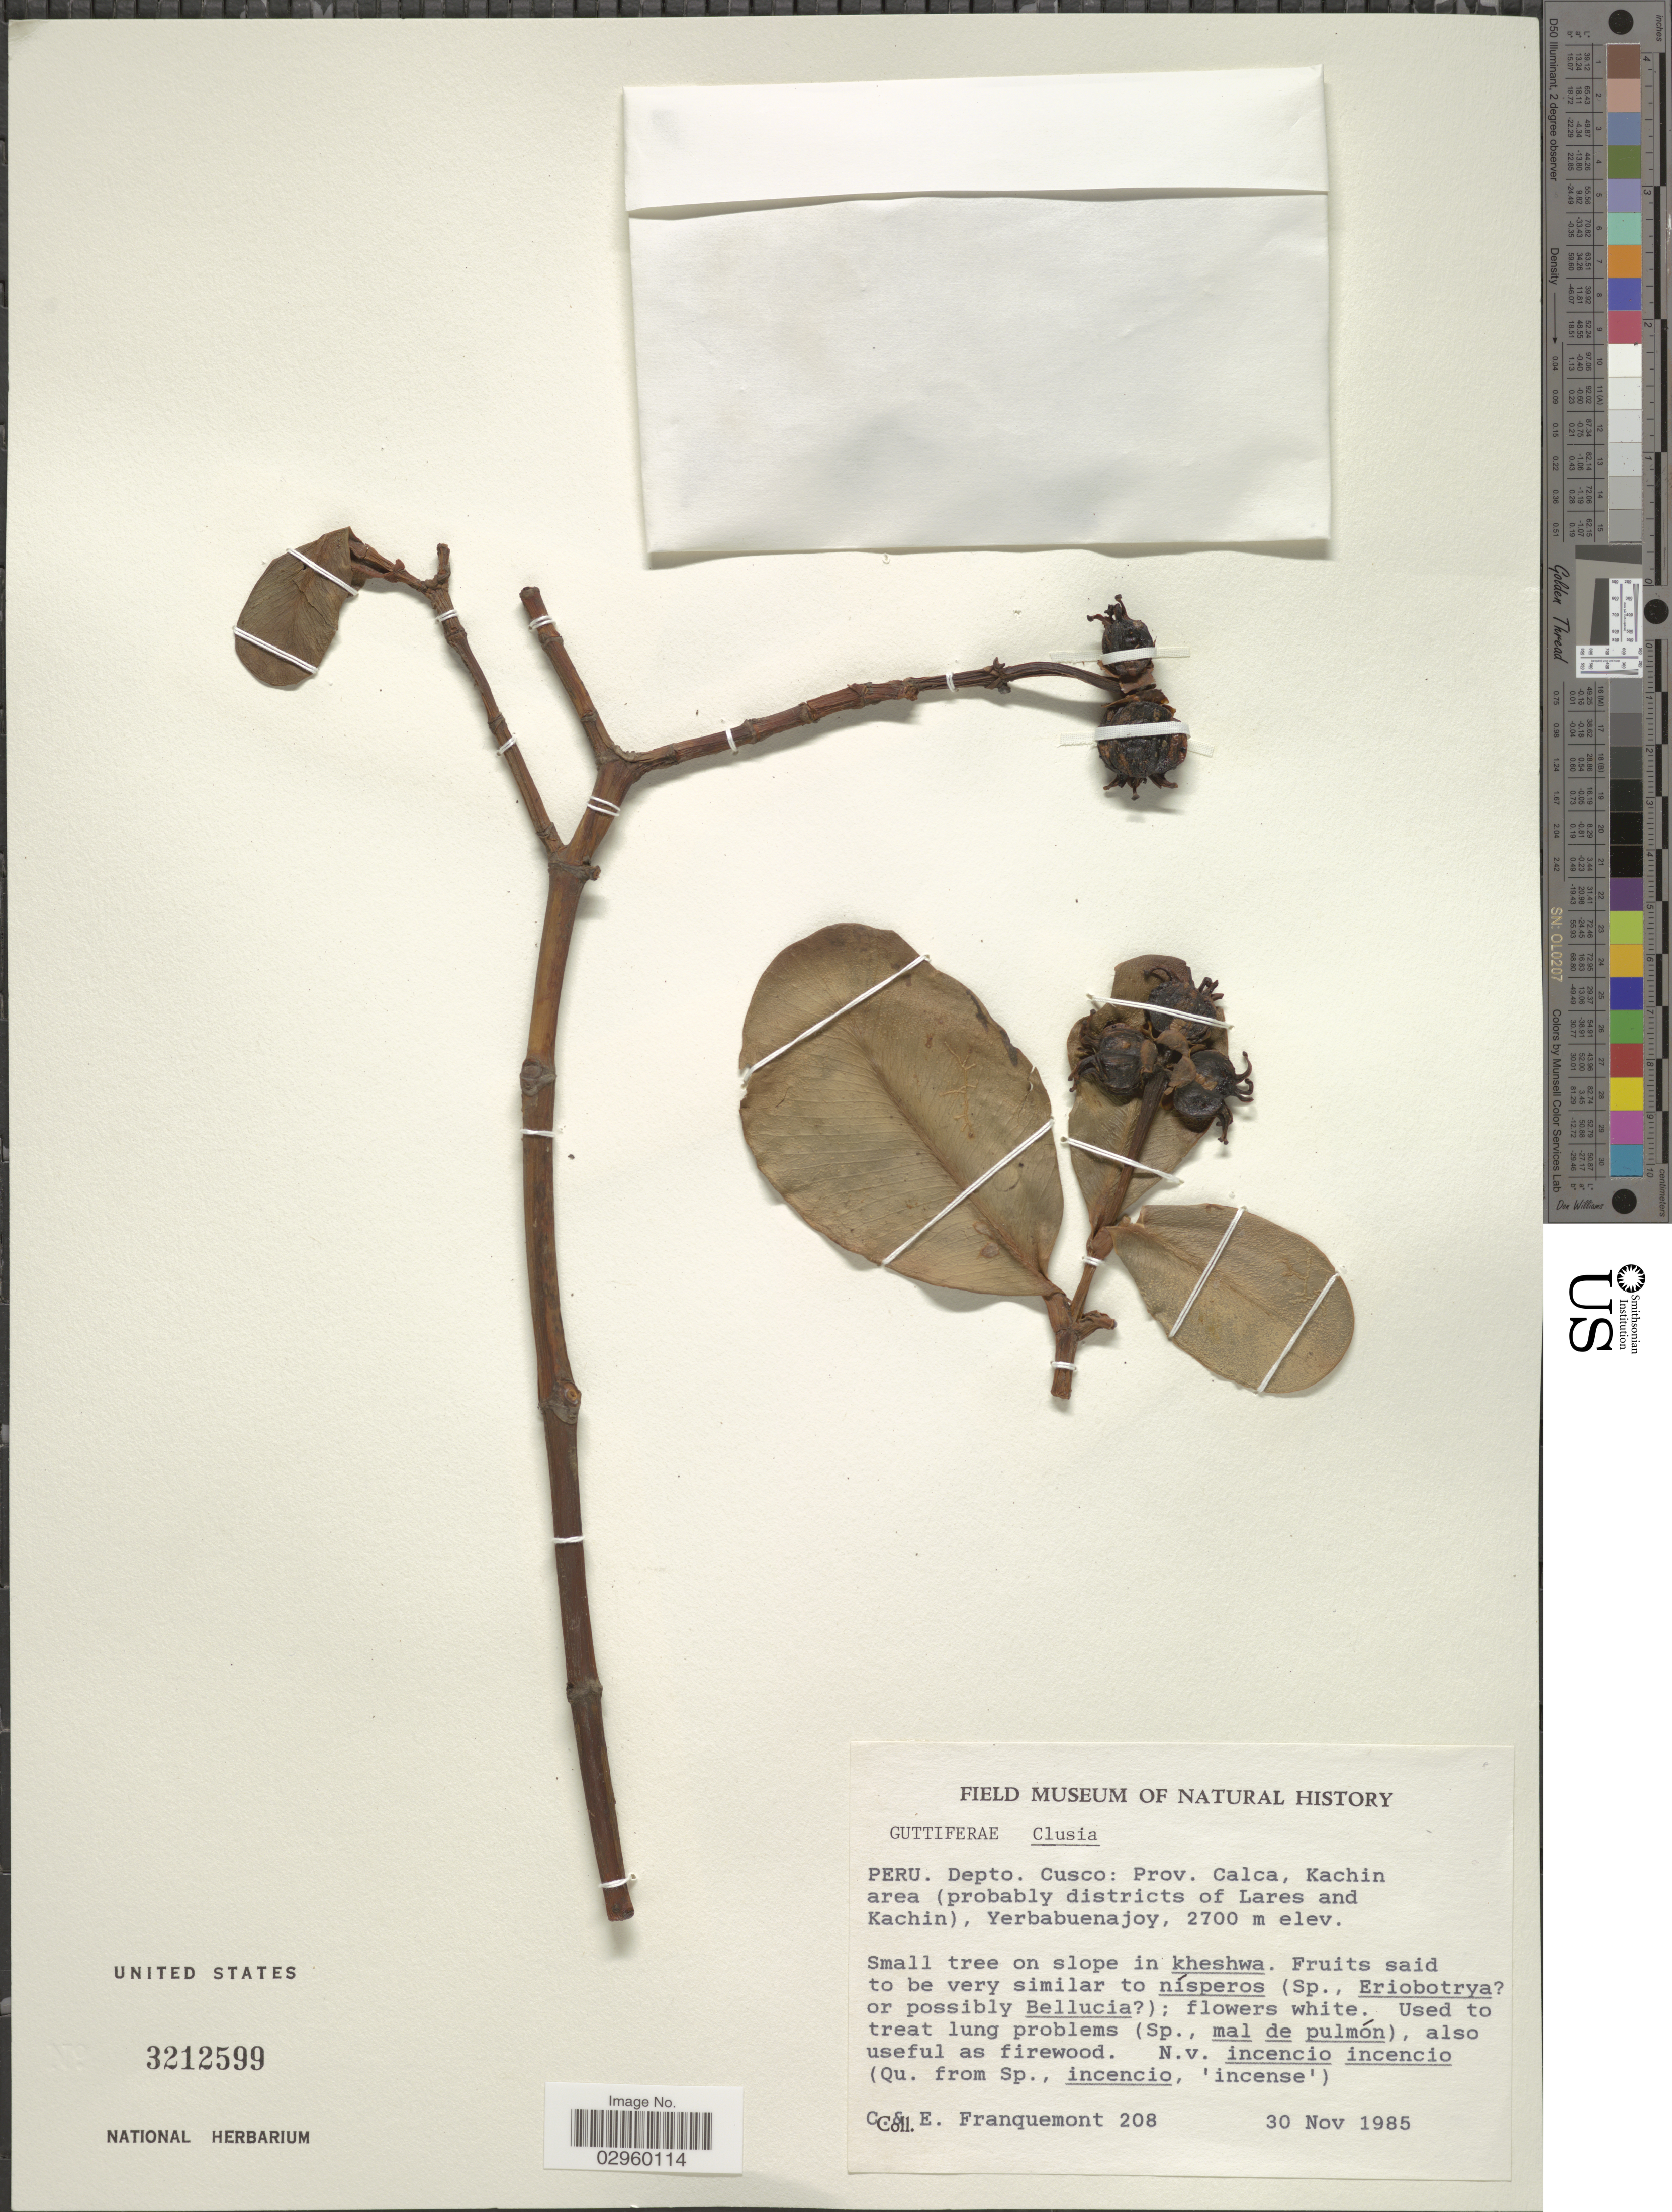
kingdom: Plantae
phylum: Tracheophyta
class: Magnoliopsida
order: Malpighiales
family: Clusiaceae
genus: Clusia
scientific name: Clusia sp.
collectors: E. Franquemont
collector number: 208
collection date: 1985-11-30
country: Peru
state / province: Cusco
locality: Depto. Cusco: Prov. Calca, Kachin area (probably districts of Lares and Kachin), Yerbabuenajoy.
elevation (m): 2700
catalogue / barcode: US 3212599